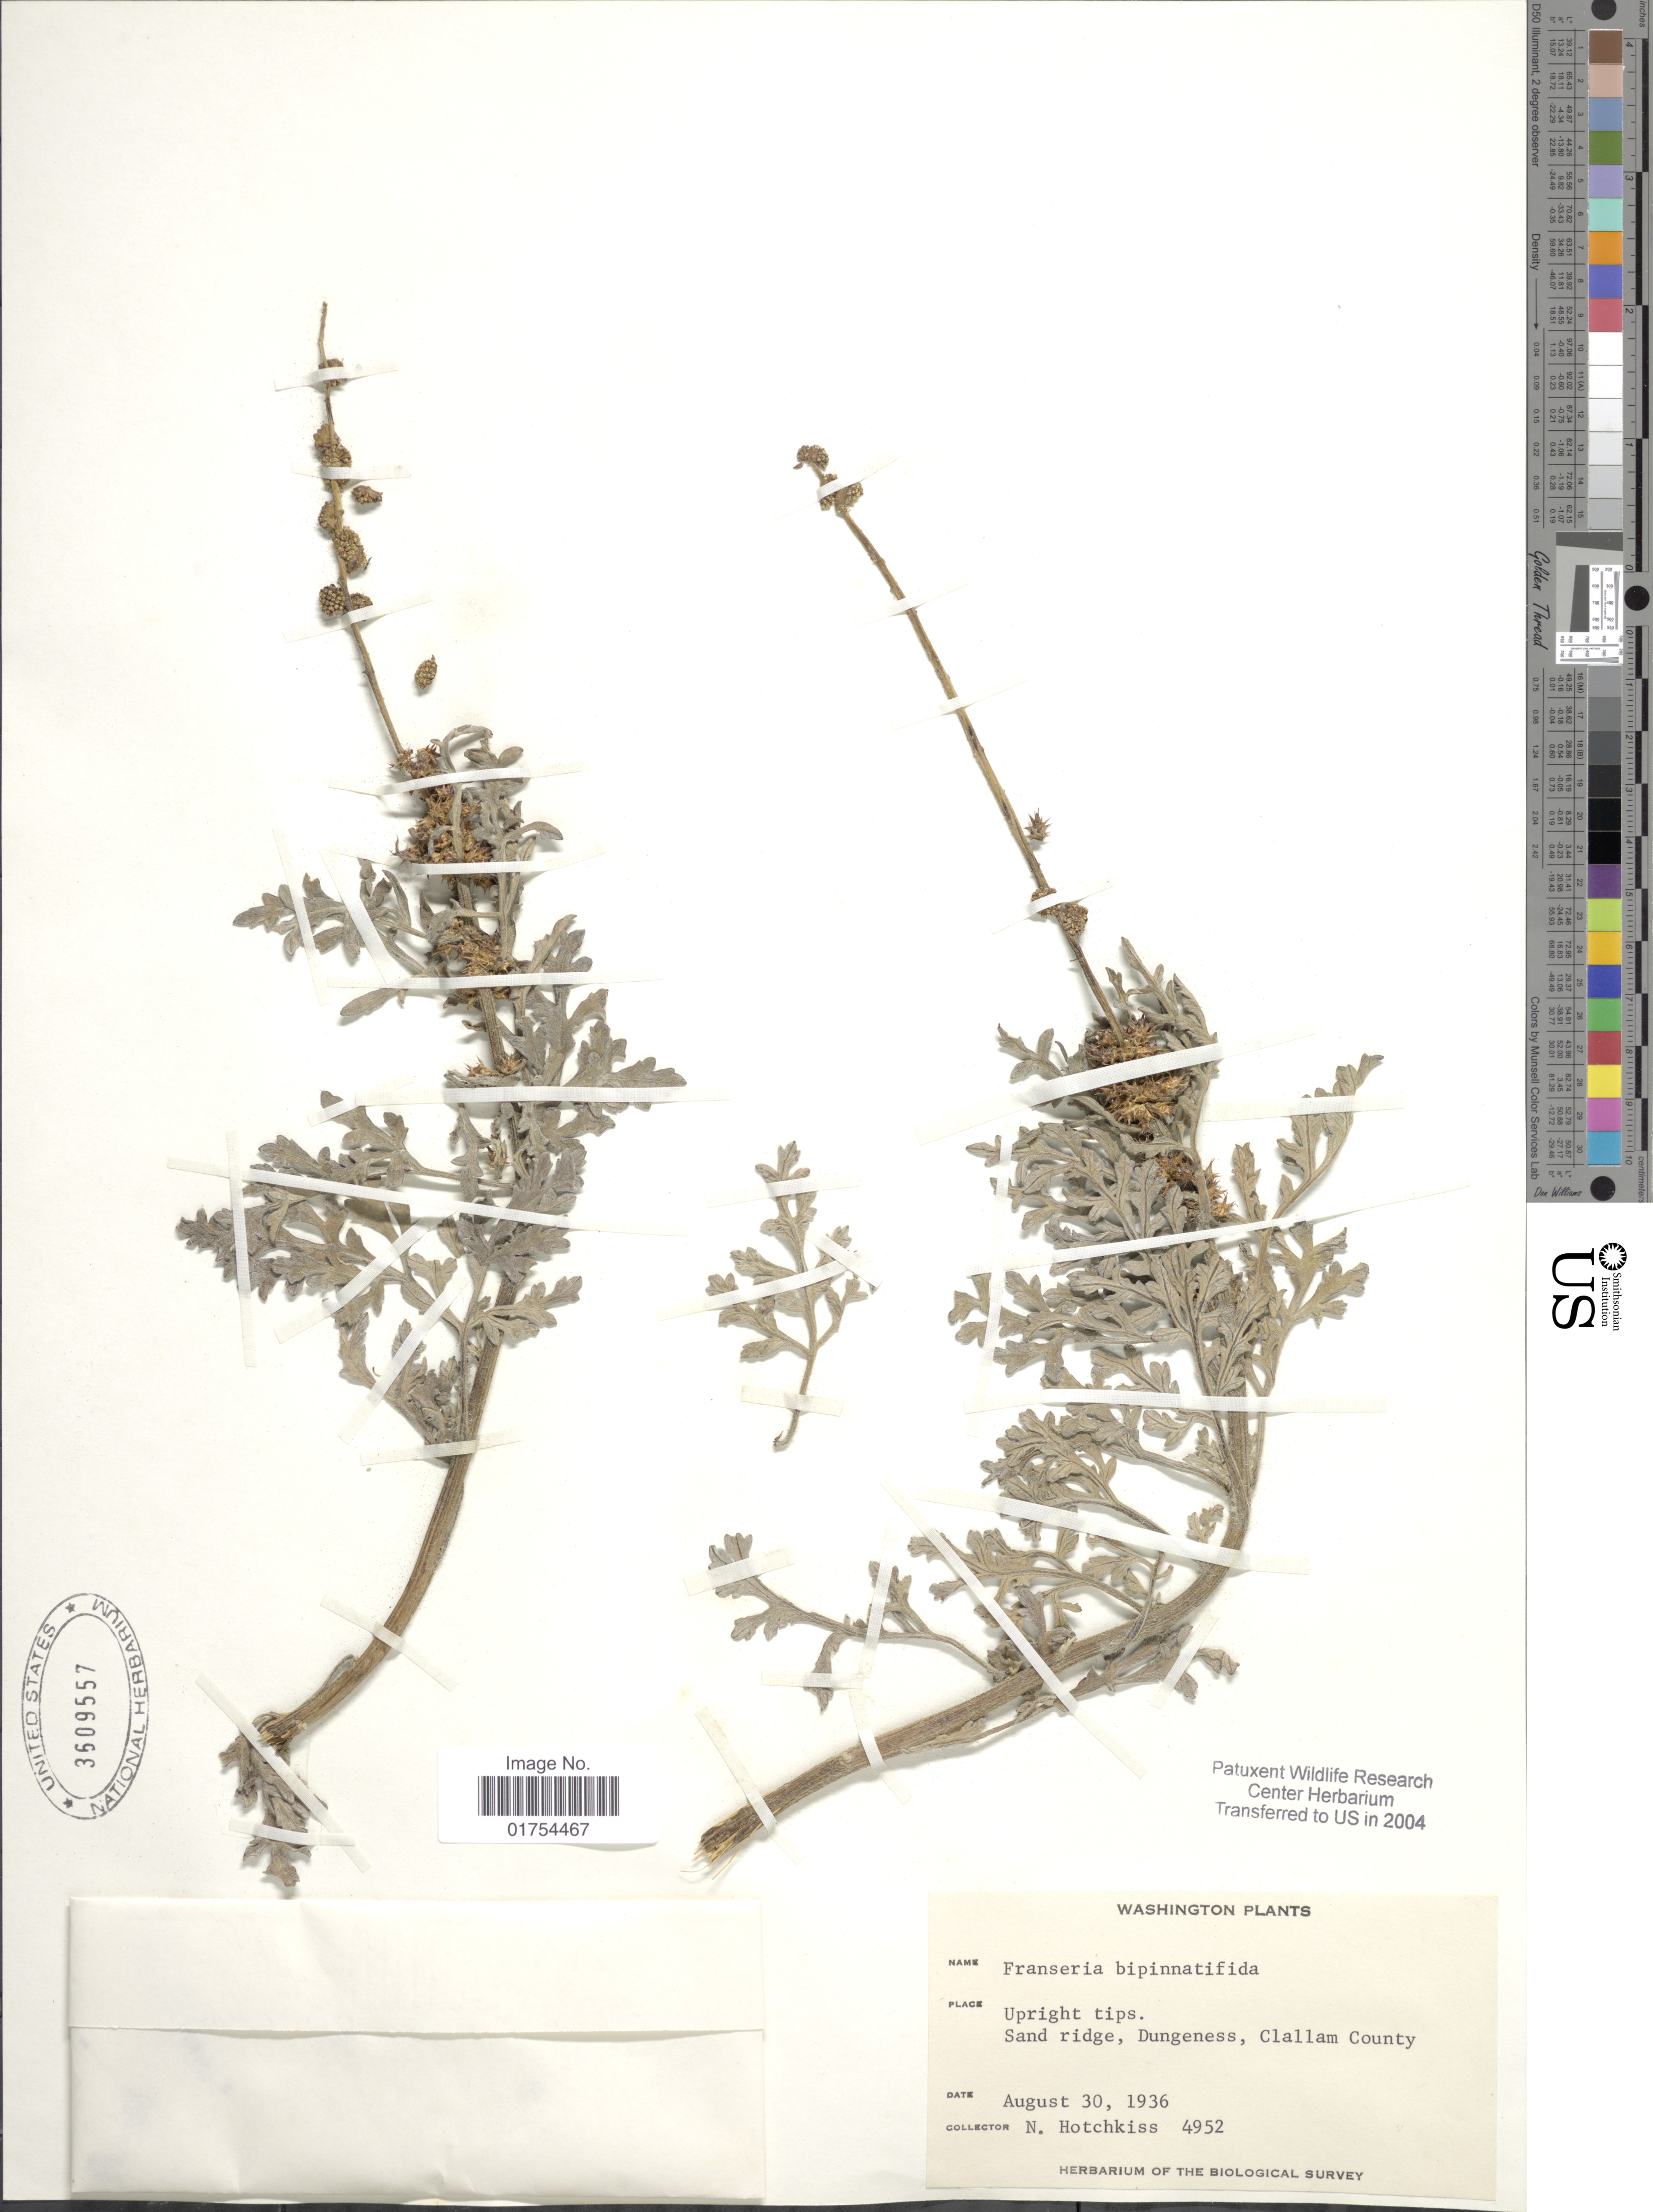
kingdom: Plantae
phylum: Tracheophyta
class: Magnoliopsida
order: Asterales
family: Asteraceae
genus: Franseria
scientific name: Franseria bipinnatifida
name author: (A. Gray) A. Gray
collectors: N. Hotchkiss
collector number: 4952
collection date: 1936-08-30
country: United States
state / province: Washington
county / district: Clallam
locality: Sand ridge, Dungeness, Clallam County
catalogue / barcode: US 3609557